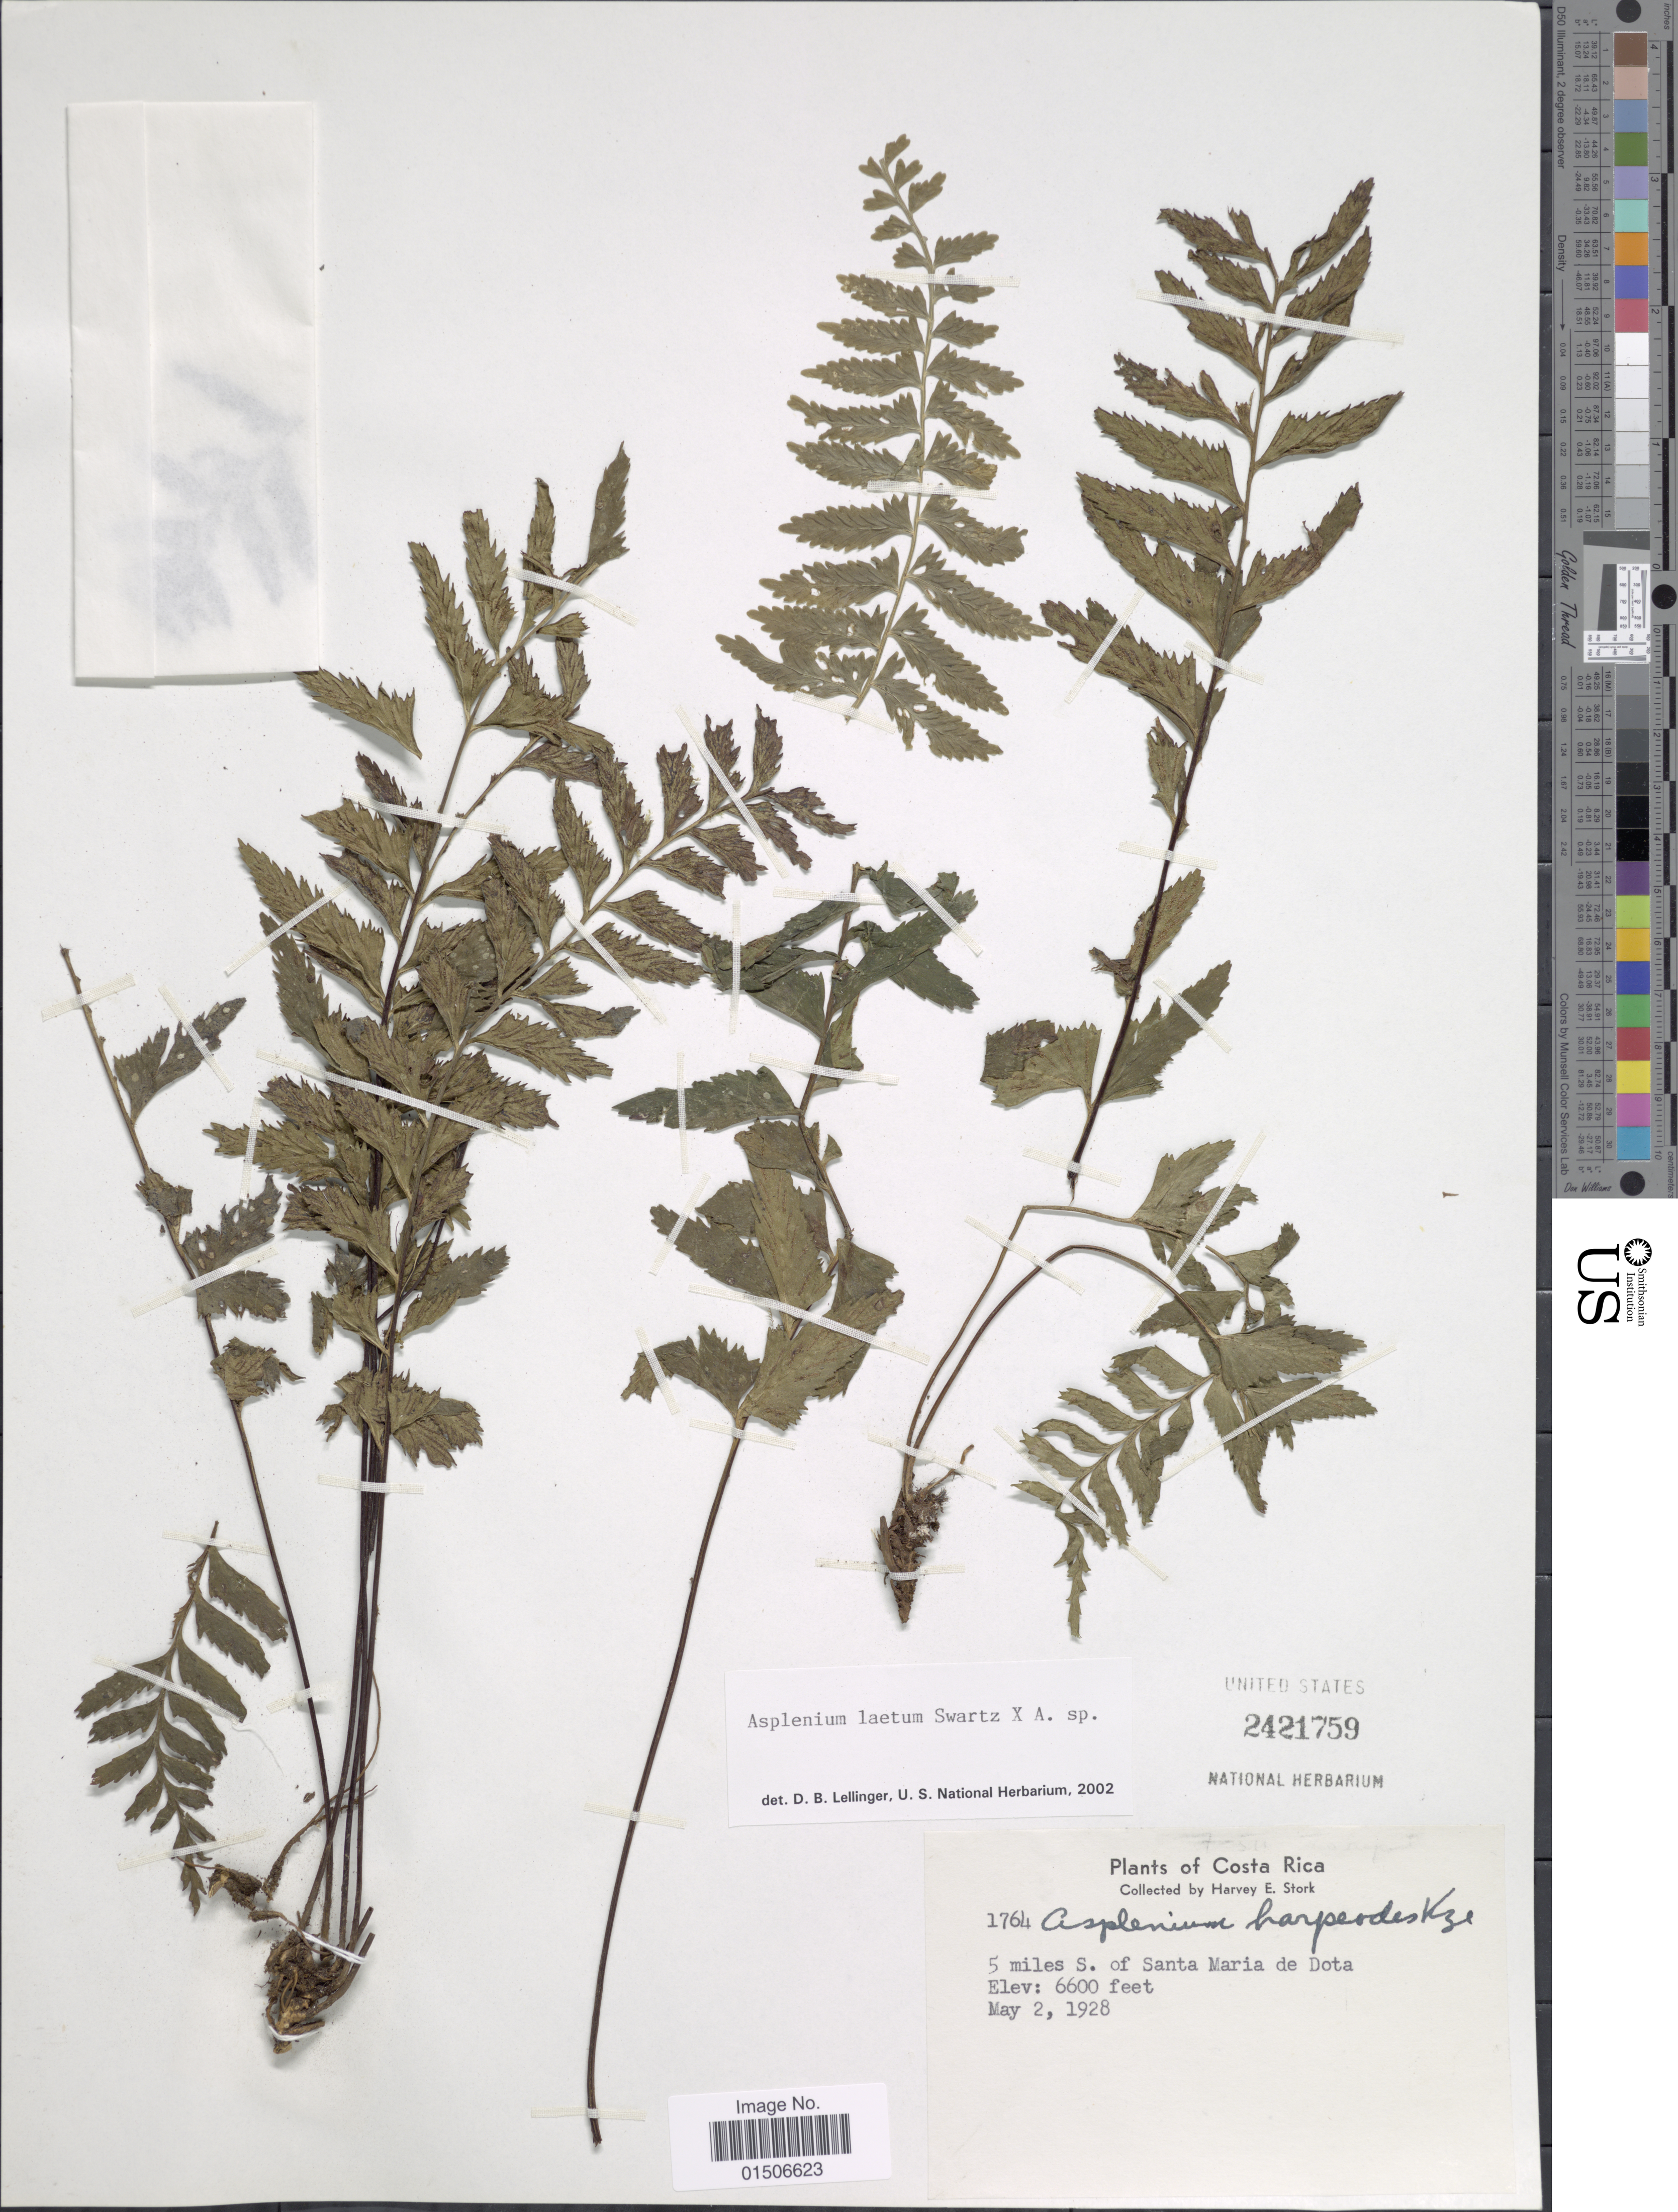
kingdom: Plantae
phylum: Tracheophyta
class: Polypodiopsida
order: Polypodiales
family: Aspleniaceae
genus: Asplenium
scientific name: Asplenium laetum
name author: Sw.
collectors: H. E. Stork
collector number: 1764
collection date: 1928-05-02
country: Costa Rica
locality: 5 miles S. of Santa Maria de Dota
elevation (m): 2012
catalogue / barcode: US 2421759